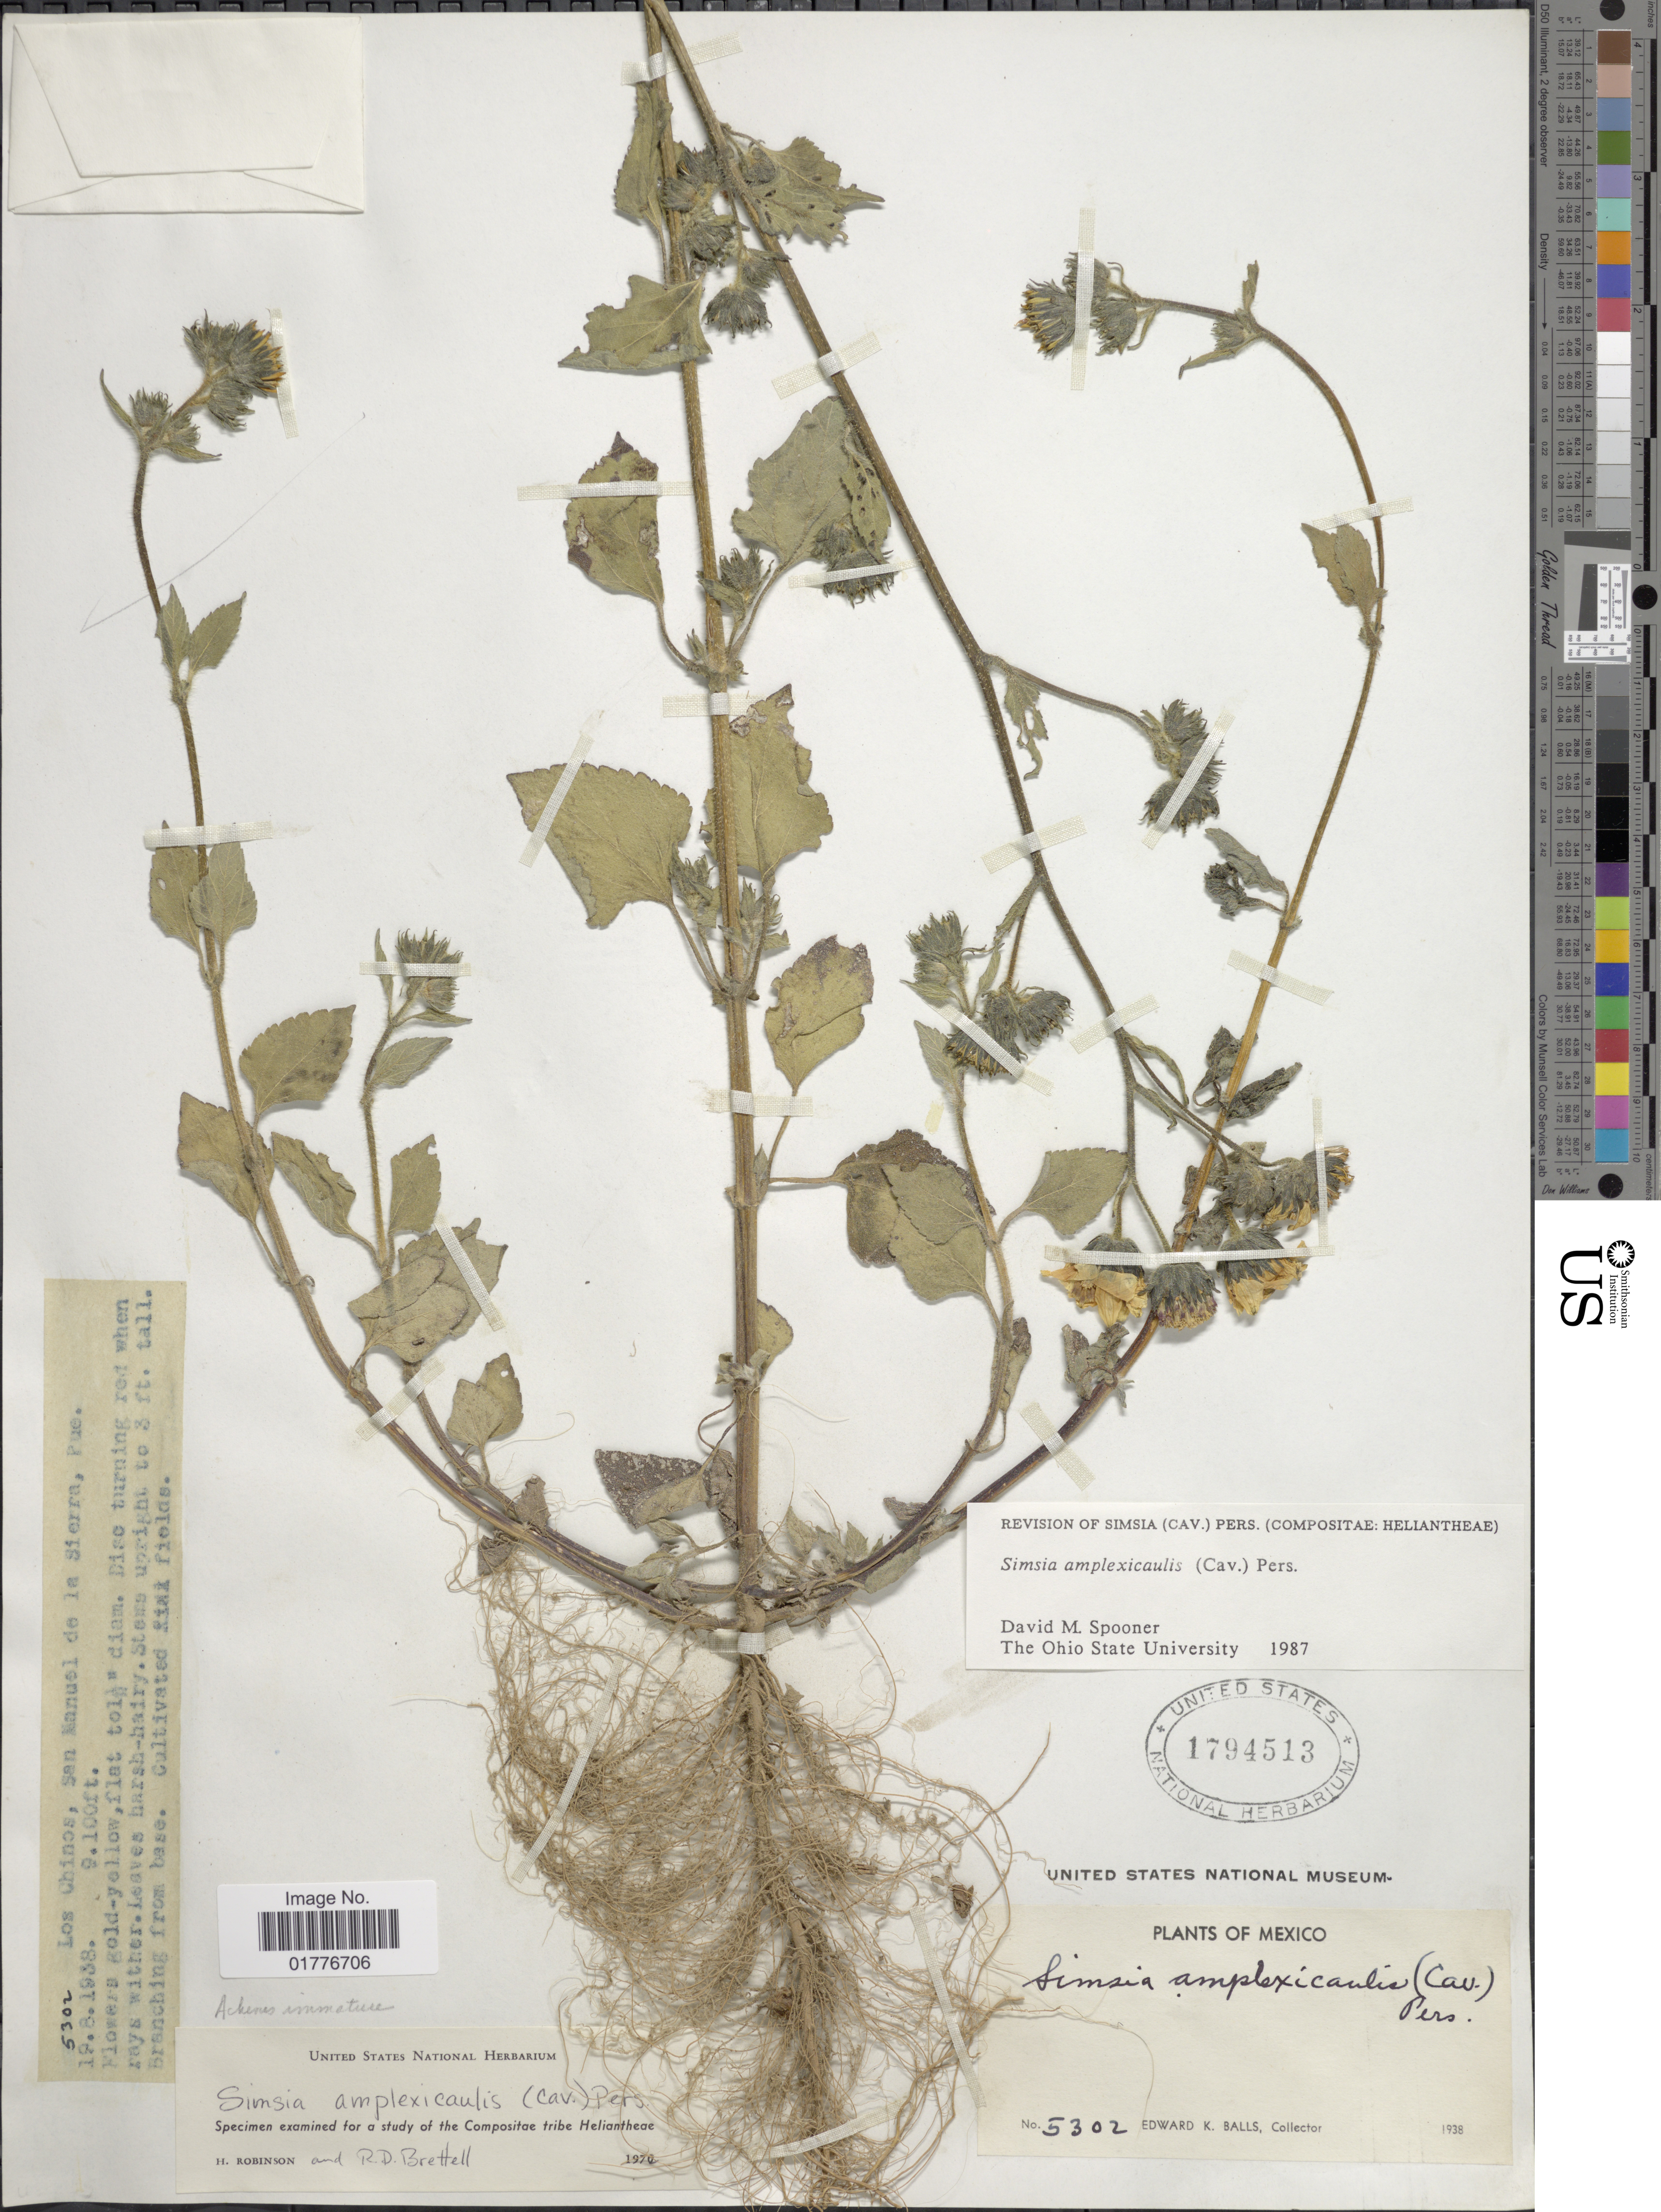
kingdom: Plantae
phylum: Tracheophyta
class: Magnoliopsida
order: Asterales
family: Asteraceae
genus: Simsia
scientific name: Simsia amplexicaulis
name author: (Cav.) Pers.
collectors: E. K. Balls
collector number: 5302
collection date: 1938-08-18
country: Mexico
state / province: Puebla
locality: Los Chinos, San Manuel de la Sierra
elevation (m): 2774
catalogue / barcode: US 1794513